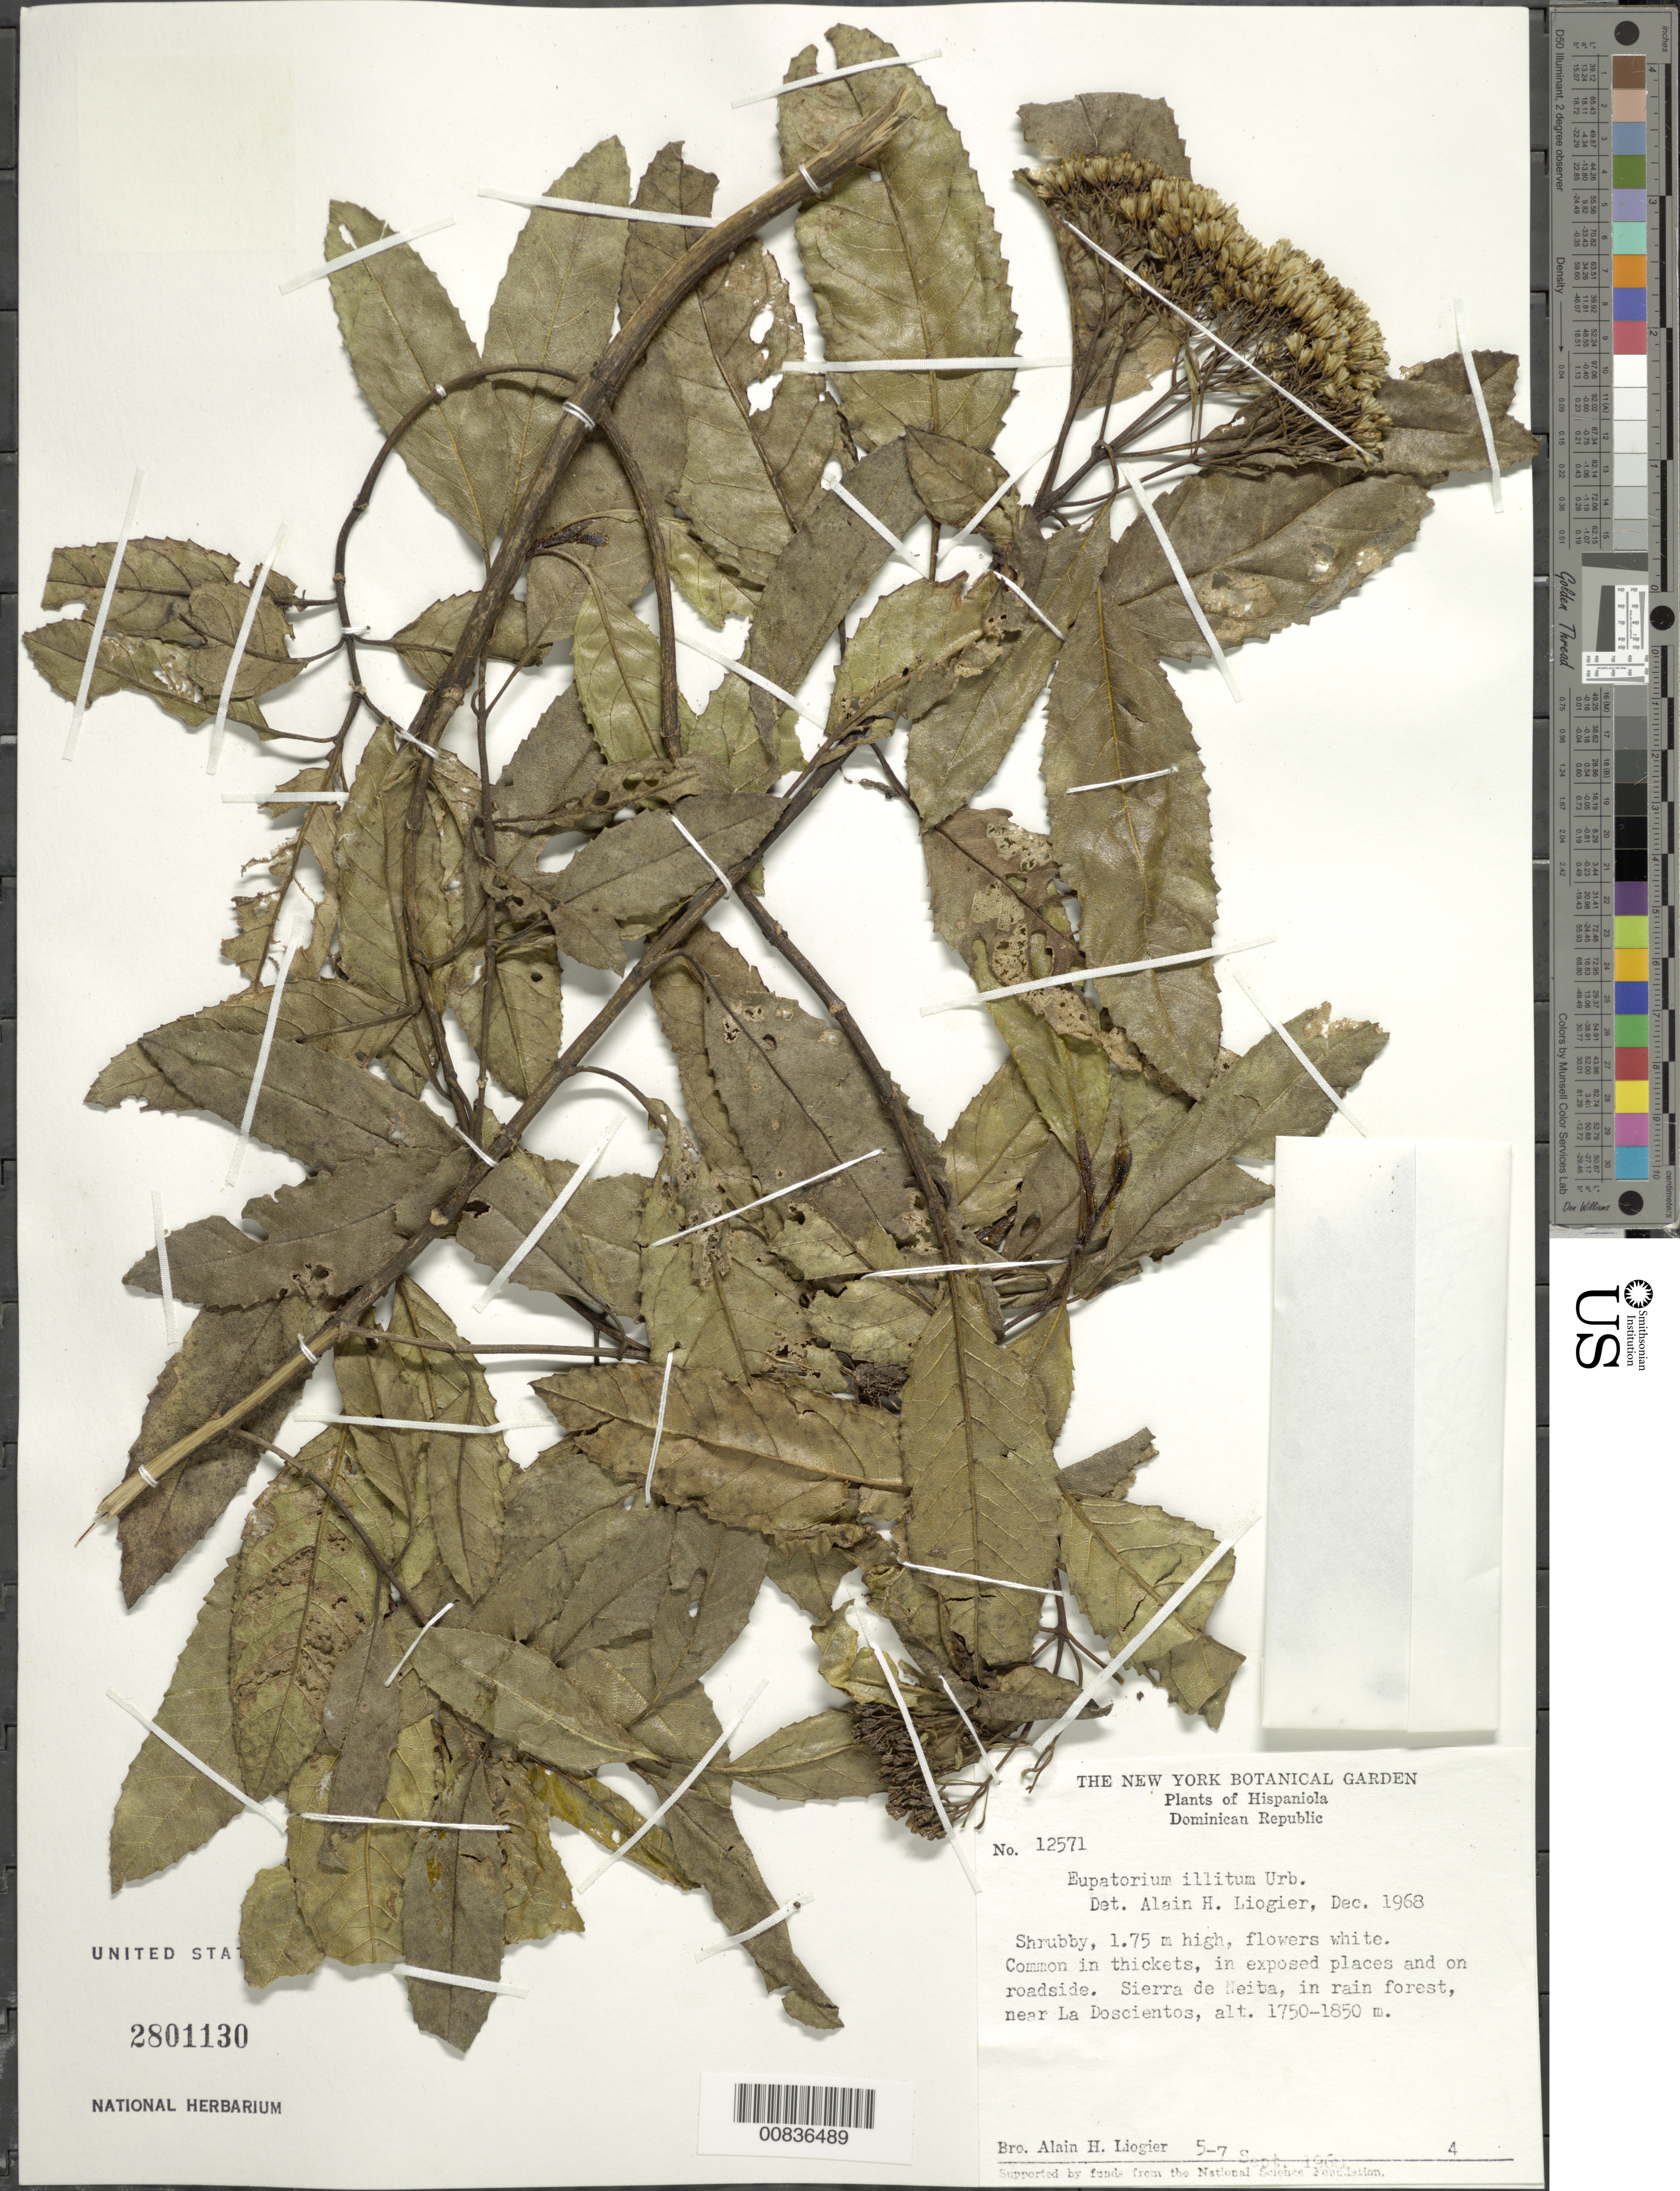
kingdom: Plantae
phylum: Tracheophyta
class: Magnoliopsida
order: Asterales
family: Asteraceae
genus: Ageratina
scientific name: Ageratina illita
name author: (Urb.) R.M. King & H. Rob.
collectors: A. H. Liogier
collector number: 12571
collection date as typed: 05 Sep 1969 to 07 Sep 1969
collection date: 1969-09-05/1969-09-07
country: Dominican Republic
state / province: Elias Piña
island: Hispaniola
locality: Sierra de Neiba, near La Doscientos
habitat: In thickets, in exposed places and on roadside in rain forest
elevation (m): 1750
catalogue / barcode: US 2801130